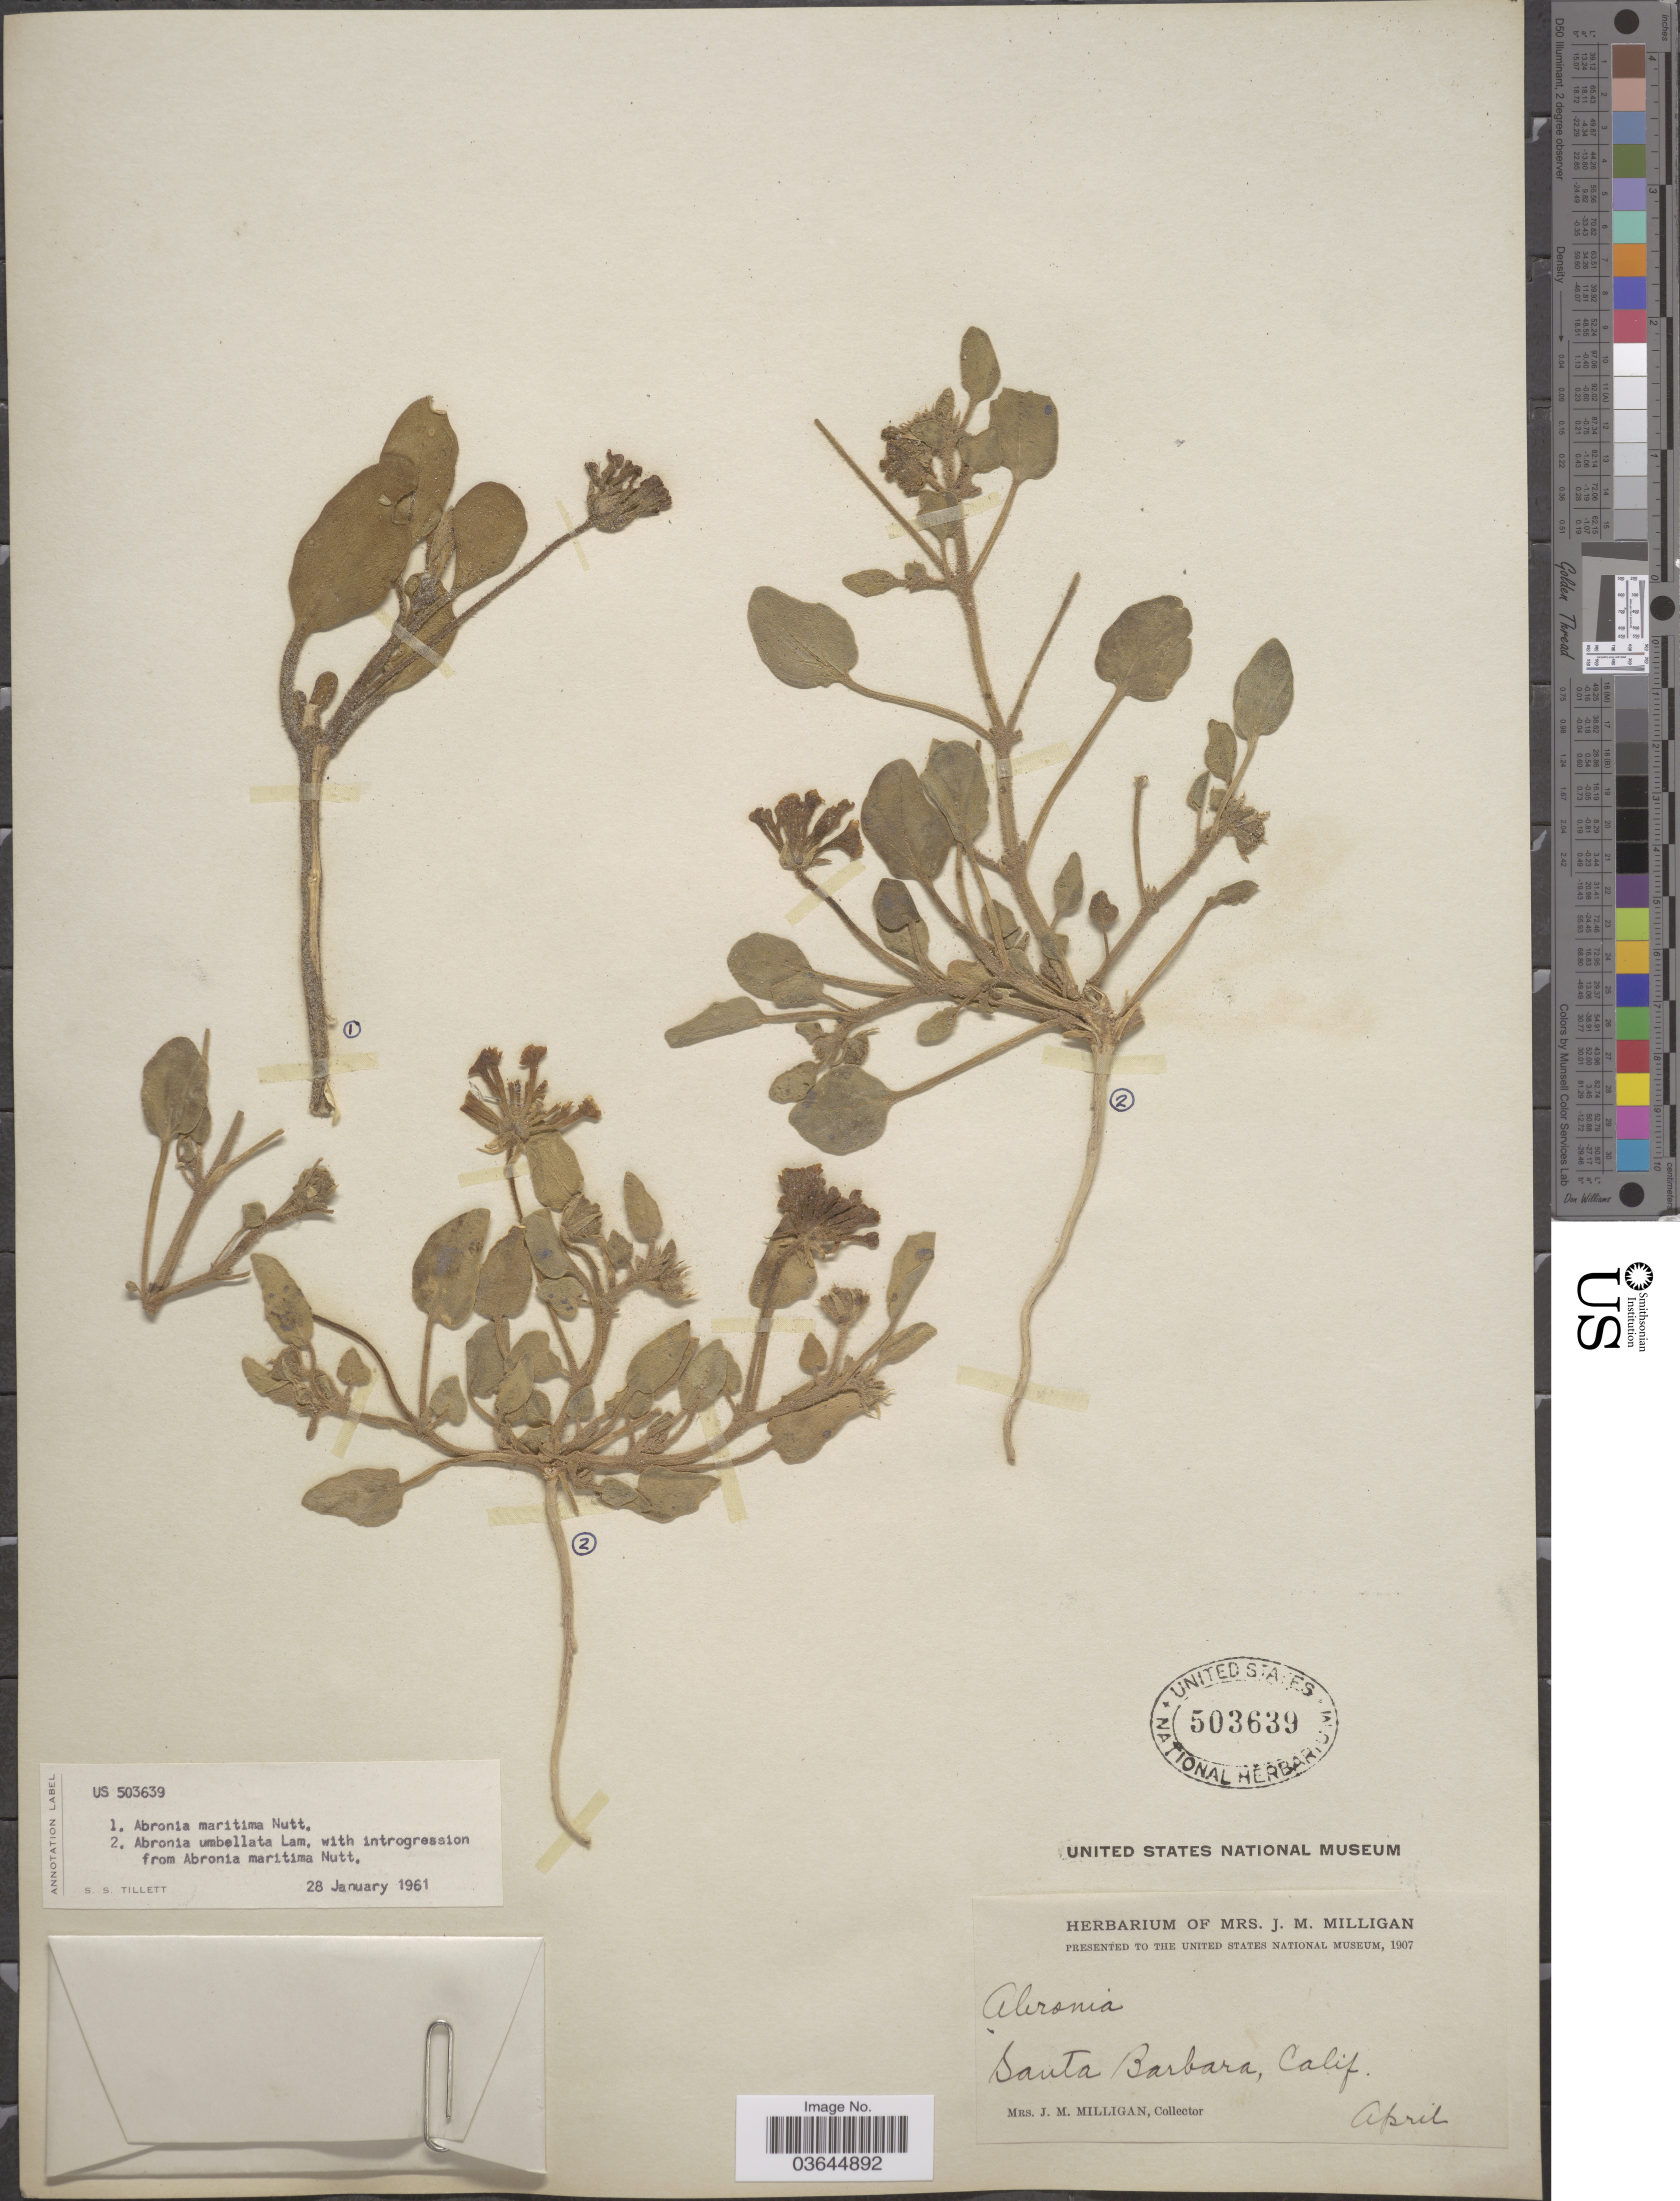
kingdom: Plantae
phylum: Tracheophyta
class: Magnoliopsida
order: Caryophyllales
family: Nyctaginaceae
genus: Abronia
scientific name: Abronia umbellata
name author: Lam.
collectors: J. Milligan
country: United States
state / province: California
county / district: Santa Barbara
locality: Santa Barbara.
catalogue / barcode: US 503639